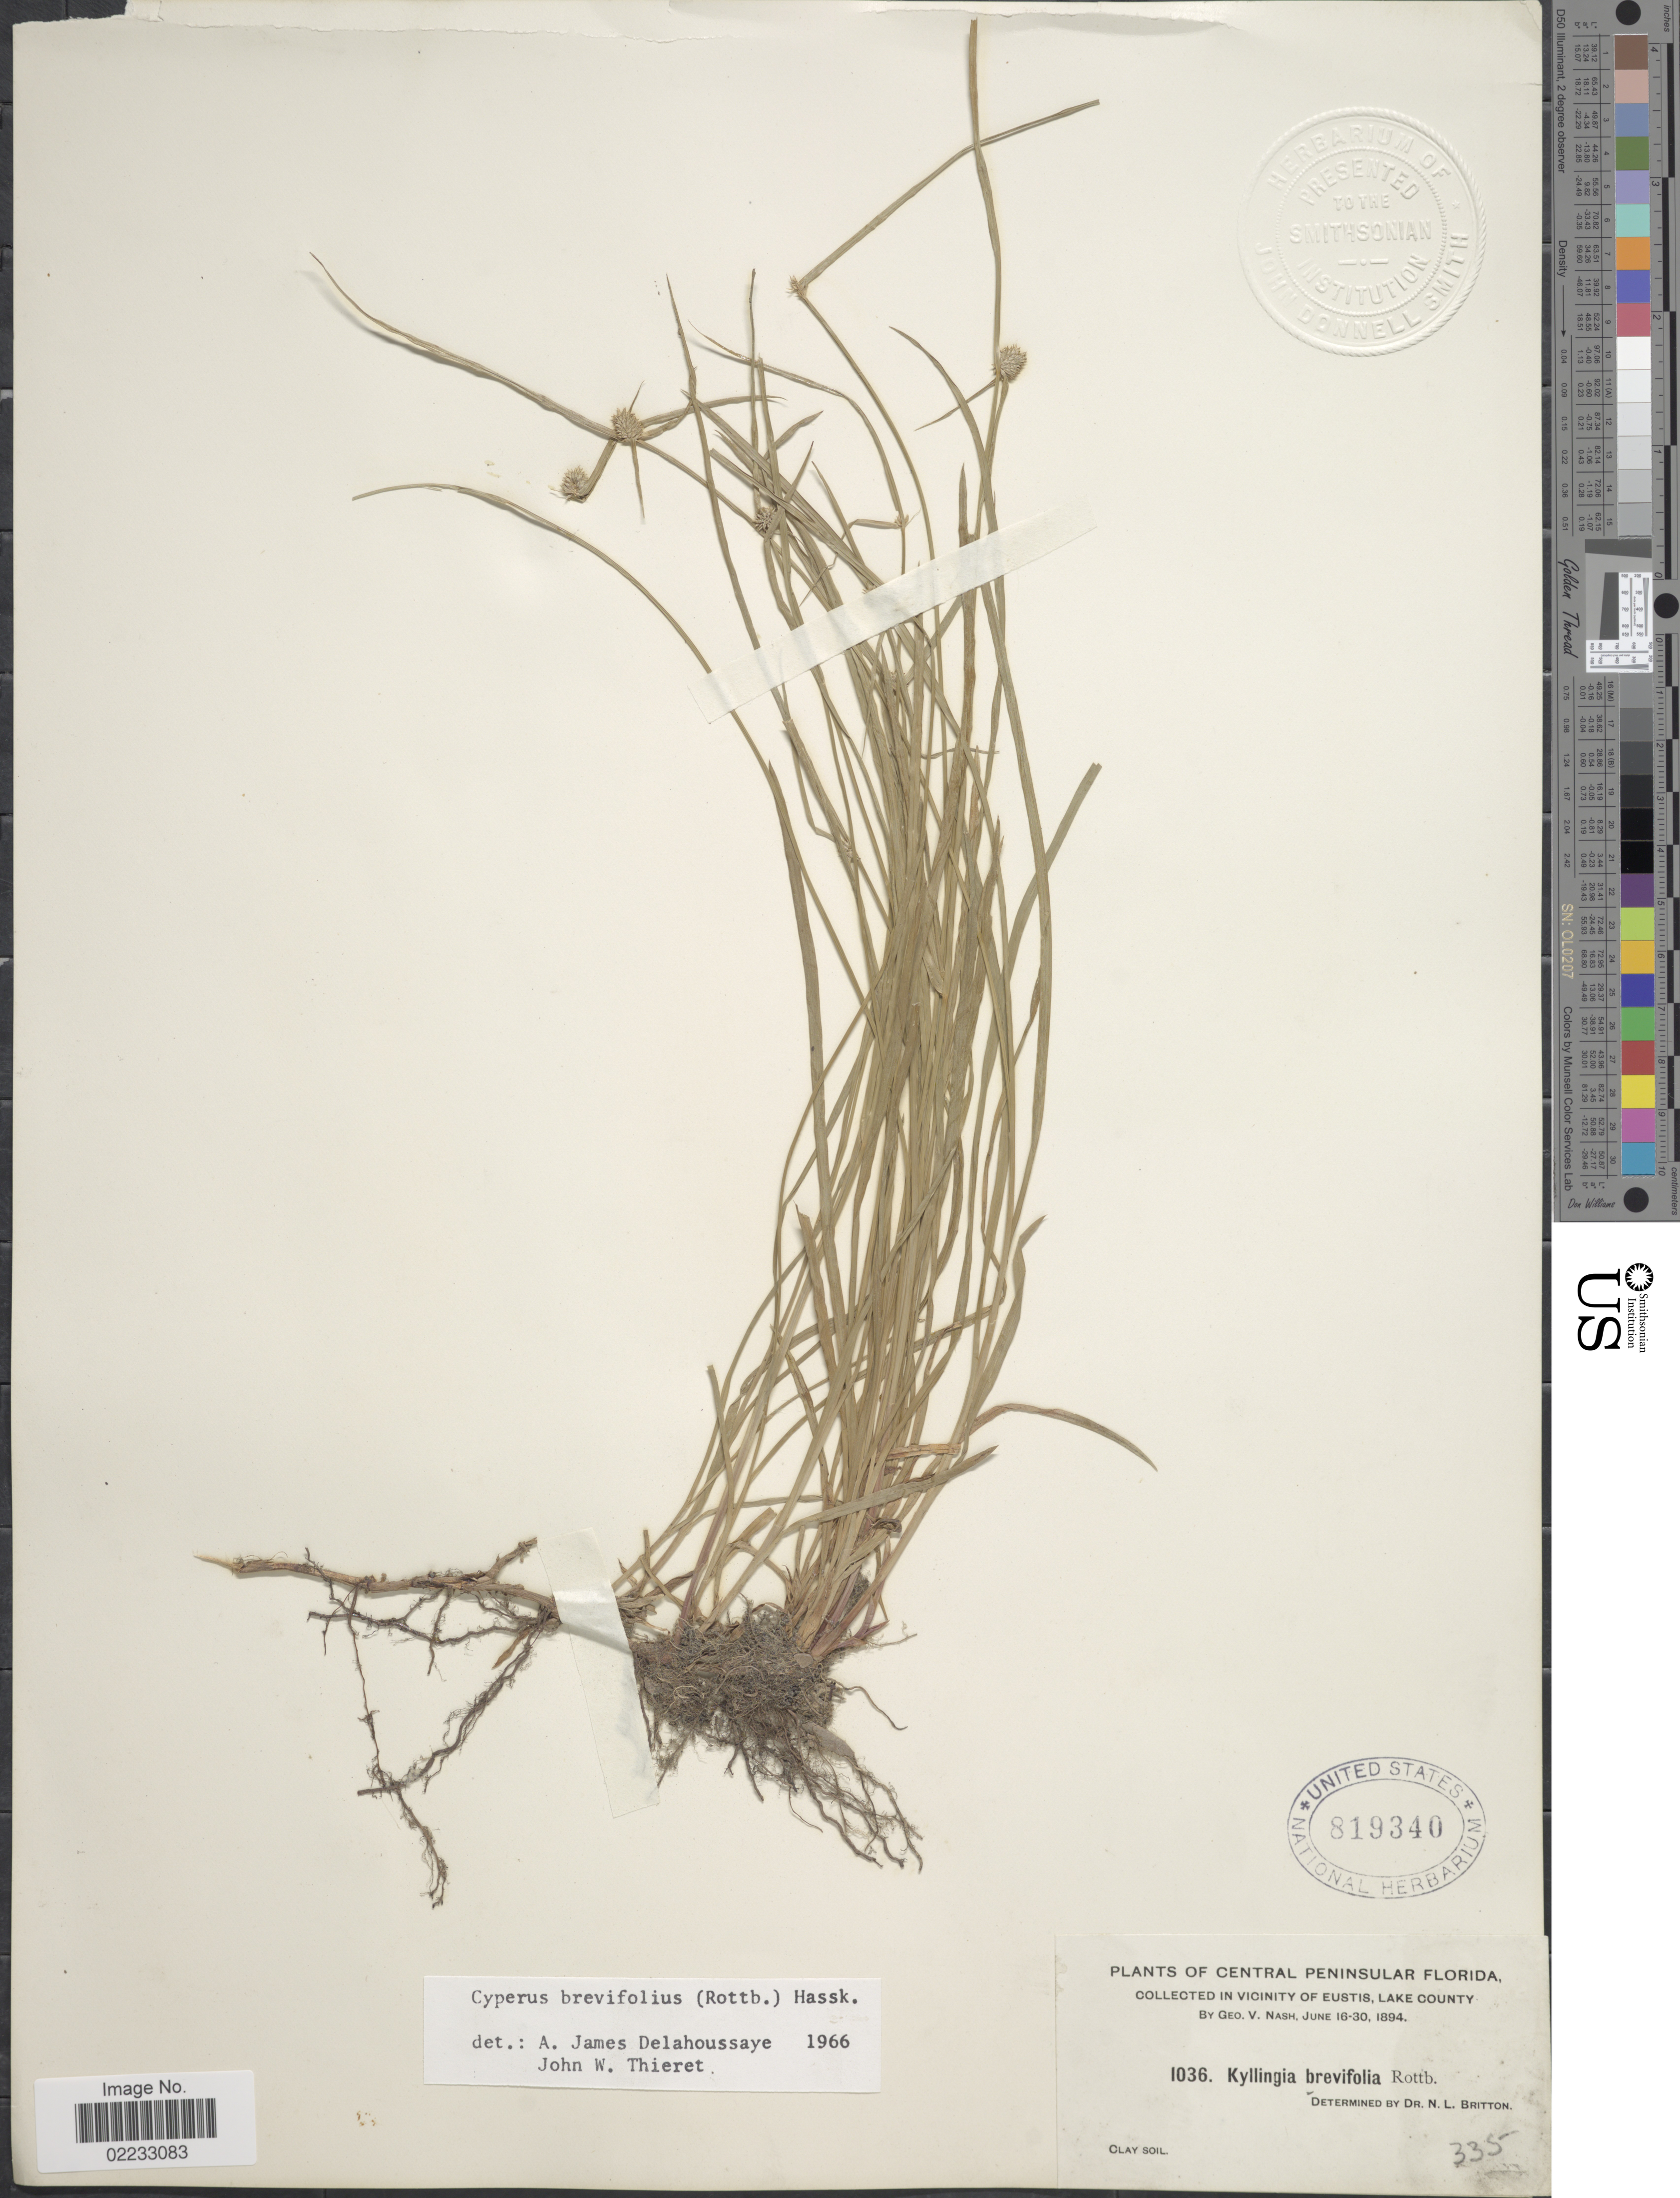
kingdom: Plantae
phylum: Tracheophyta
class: Liliopsida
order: Poales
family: Cyperaceae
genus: Cyperus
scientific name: Cyperus brevifolius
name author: (Rottb.) Hassk.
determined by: Strong, M. T., (US), Smithsonian Institution - National Museum of Natural History (UNITED STATES)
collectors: G. V. Nash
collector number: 1036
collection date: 1894-06-16/1894-06-30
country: United States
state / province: Florida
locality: Central Peninsular Florida, In vicinity of Eustis, Lake County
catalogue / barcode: US 819340